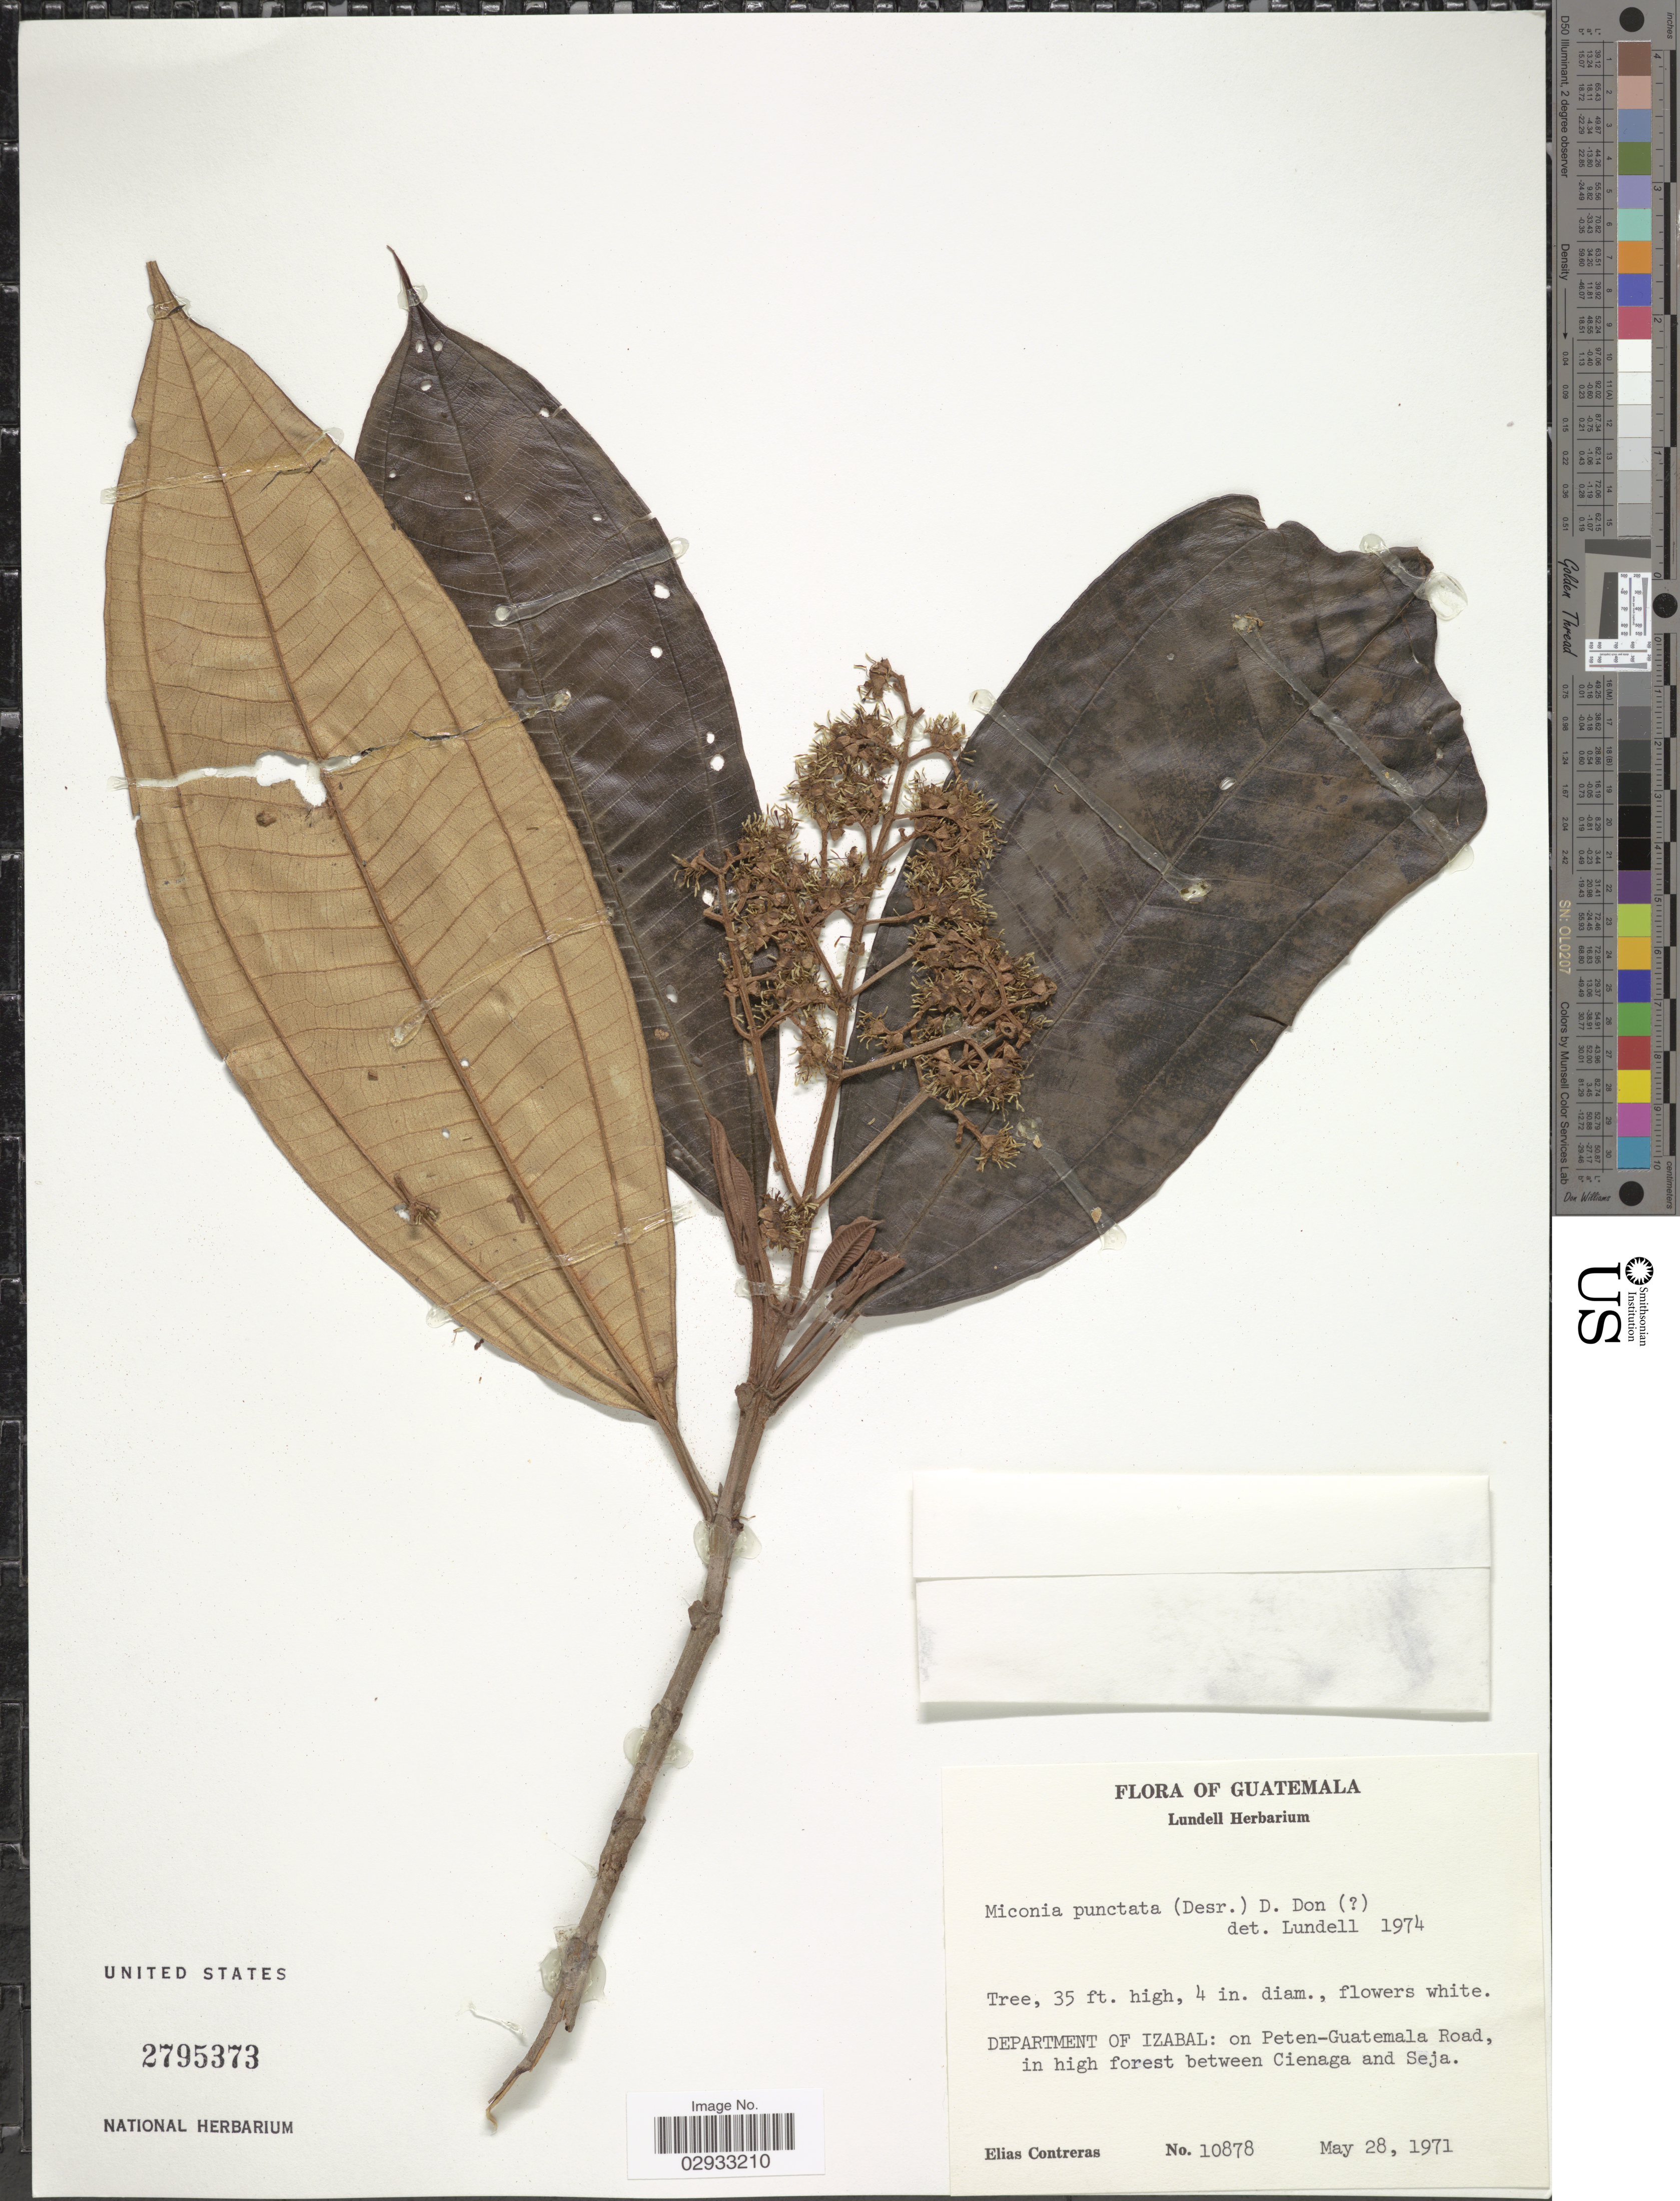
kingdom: Plantae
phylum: Tracheophyta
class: Magnoliopsida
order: Myrtales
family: Melastomataceae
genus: Miconia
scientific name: Miconia punctata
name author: (Desr.) D. Don ex DC.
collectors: E. Contreras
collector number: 10878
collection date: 1971-05-28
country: Guatemala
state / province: Izabal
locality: Department of Izabal: on Peten-Guatemala Road, in high forest between Cienaga and Seja.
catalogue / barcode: US 2795373